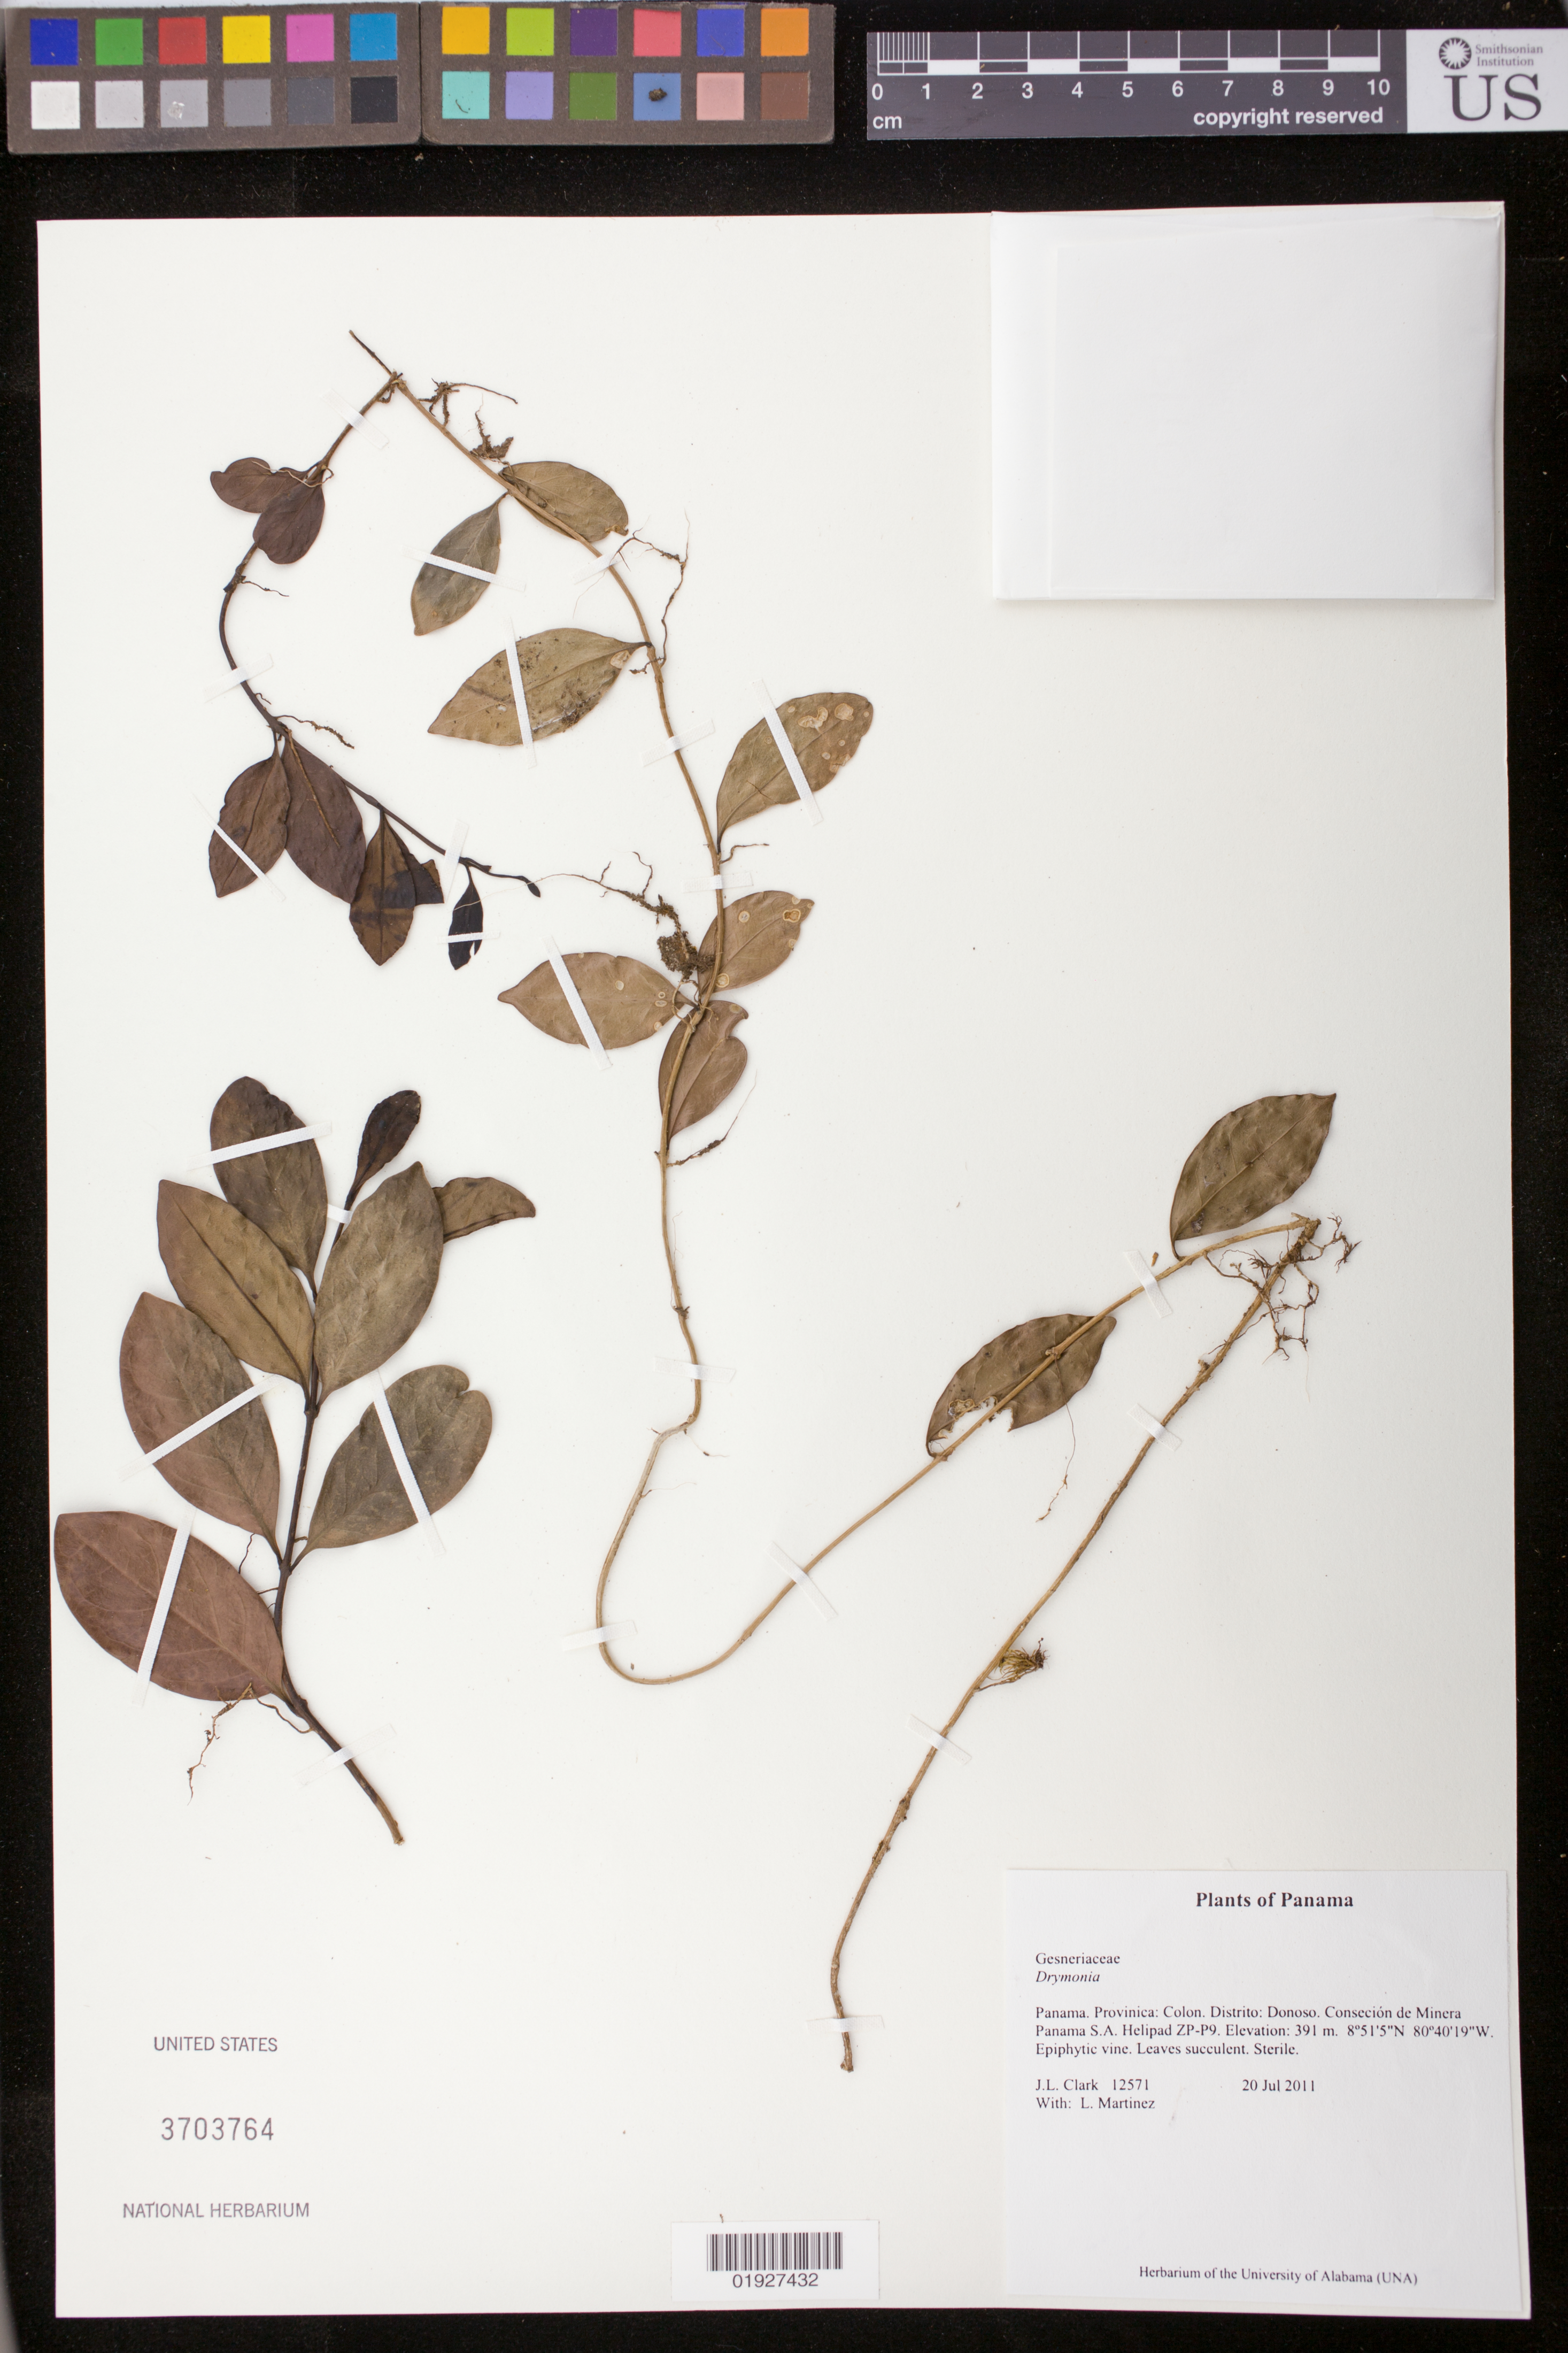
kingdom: Plantae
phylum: Tracheophyta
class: Magnoliopsida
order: Lamiales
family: Gesneriaceae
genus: Drymonia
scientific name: Drymonia sp.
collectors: J. L. Clark & L. Martinez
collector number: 12571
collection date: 2011-07-20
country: Panama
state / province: Colón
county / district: Donoso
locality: Conseción de Minera Panama S.A. Helipad ZP-P9.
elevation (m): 391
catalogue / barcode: US 3703764